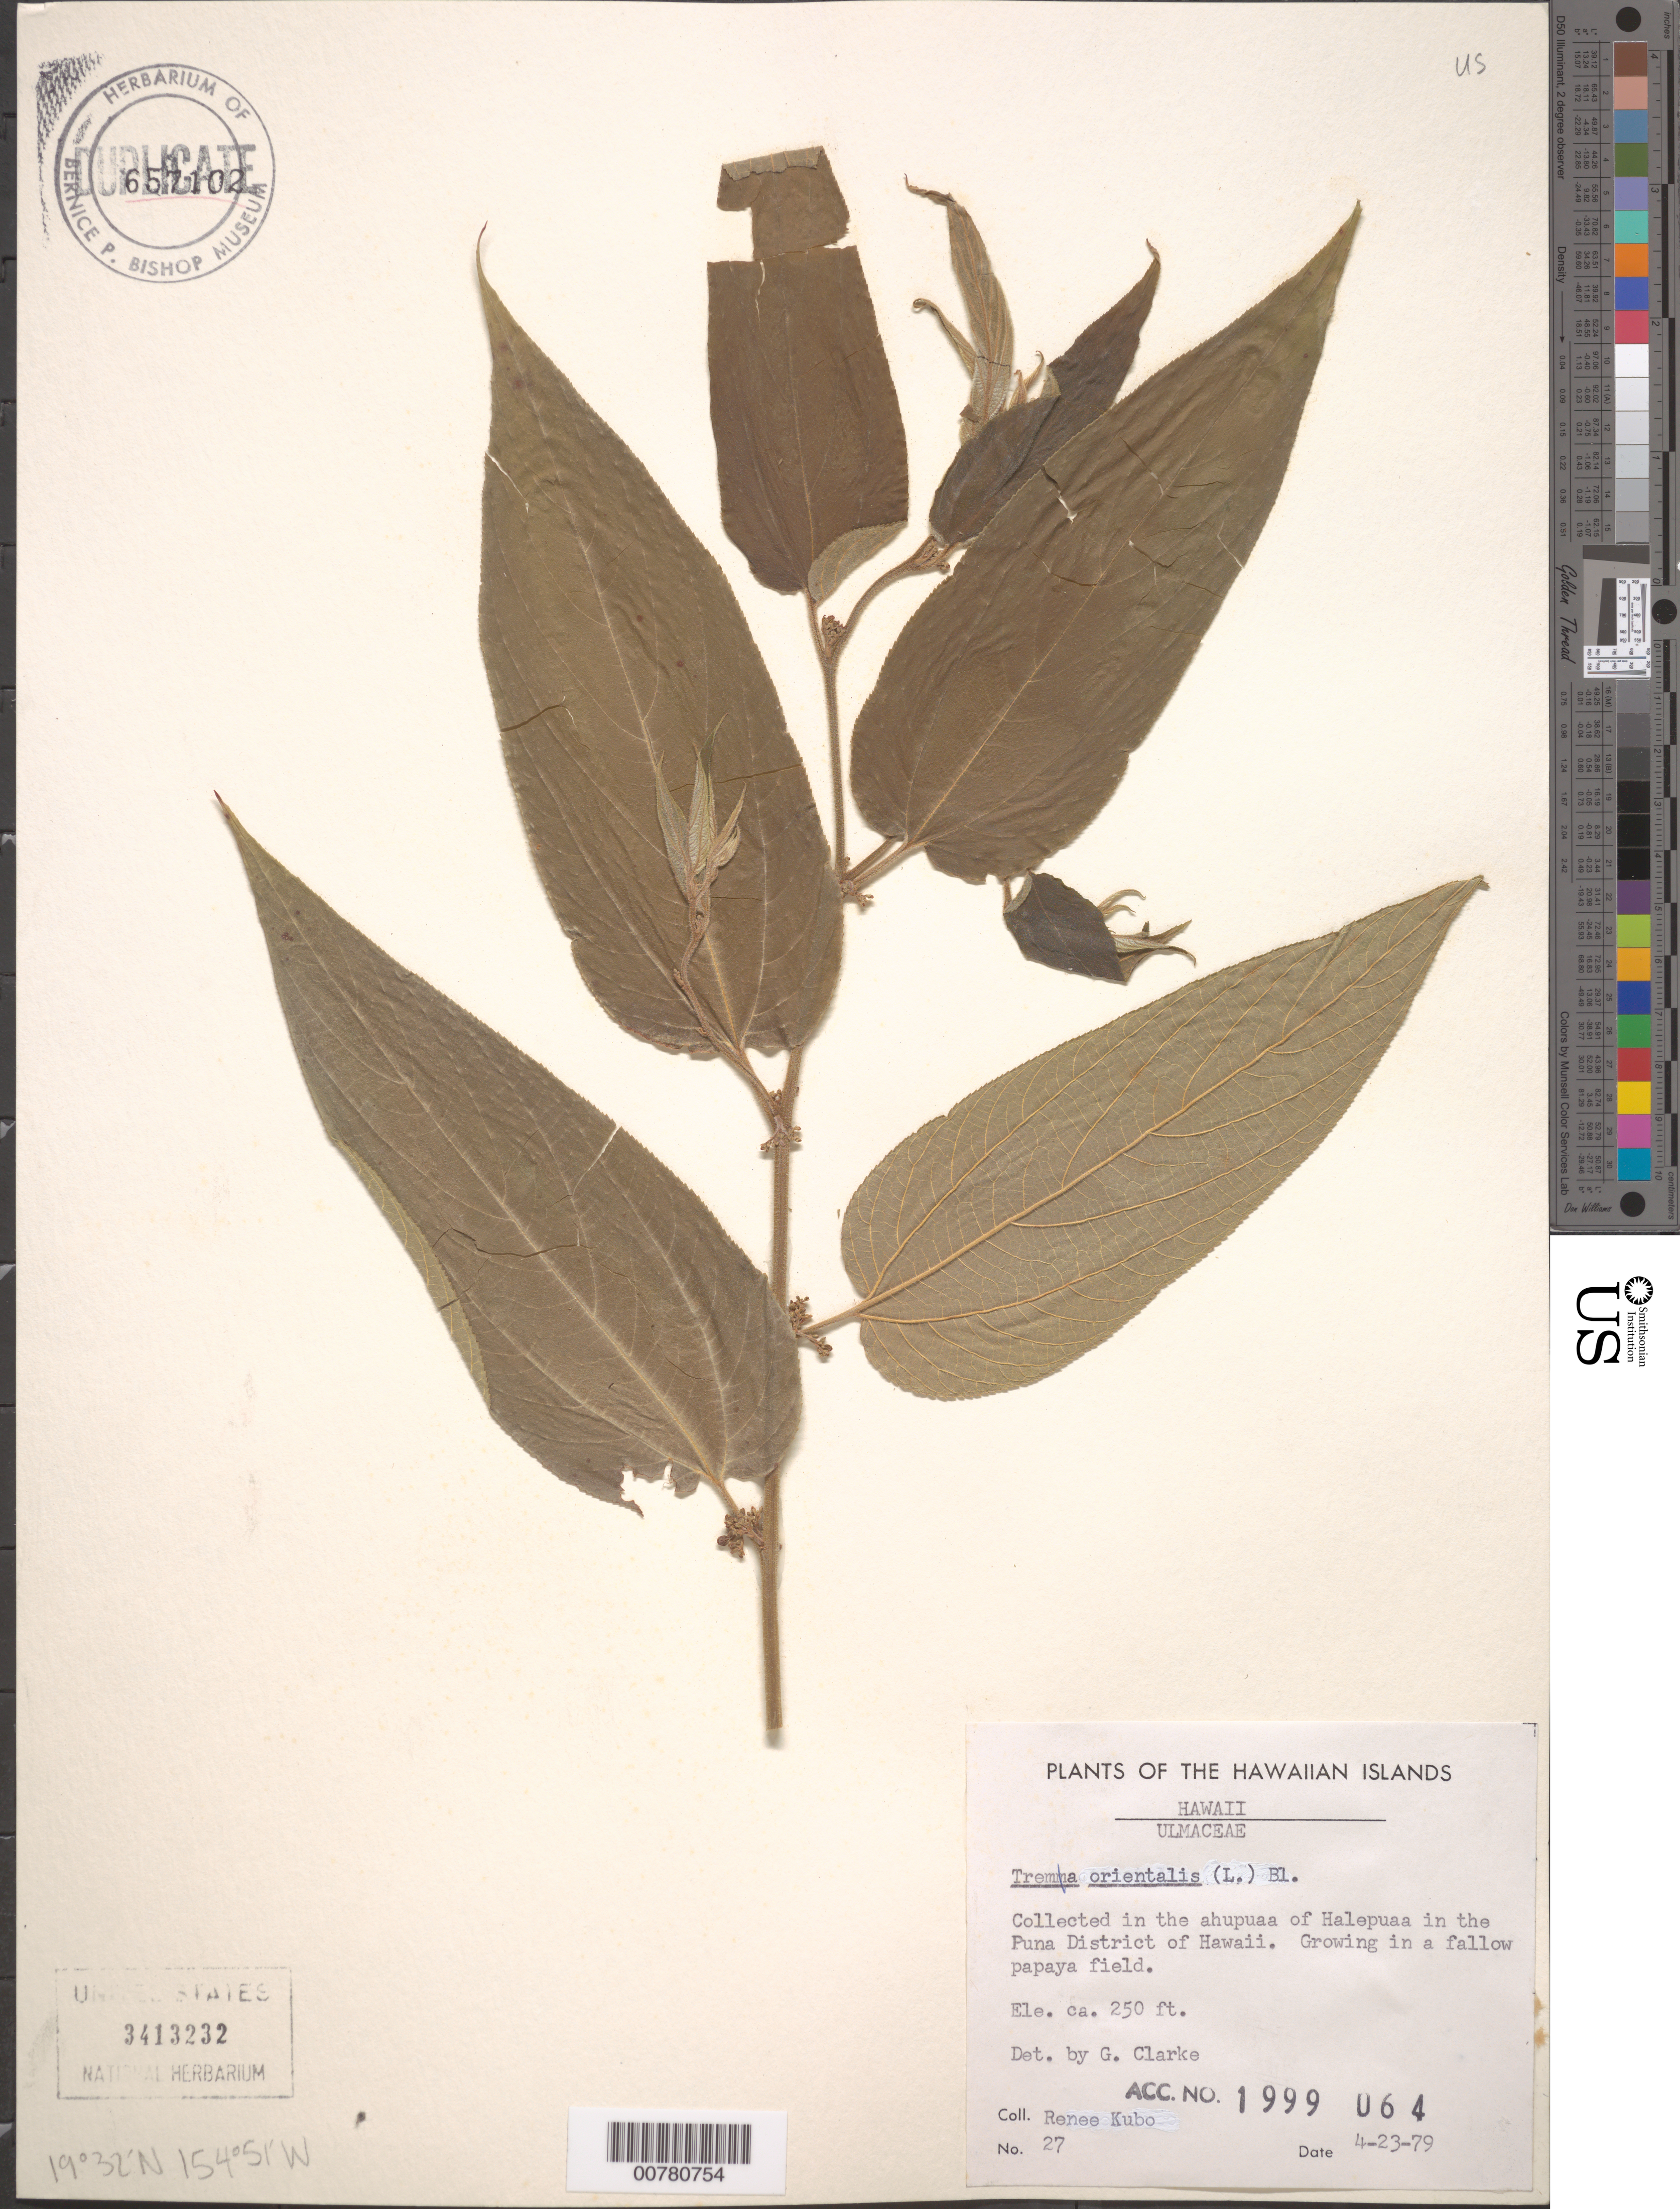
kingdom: Plantae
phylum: Tracheophyta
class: Magnoliopsida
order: Rosales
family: Cannabaceae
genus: Trema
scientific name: Trema orientale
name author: (L.) Blume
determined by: Clarke, G.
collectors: R. Kubo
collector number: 27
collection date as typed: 23 Apr 1979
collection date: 1979-04-23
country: United States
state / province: Hawaii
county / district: Hawaii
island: Hawaii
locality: Puna District, collected in the ahupua'a of Halepua'a.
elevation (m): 76.2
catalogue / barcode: US 3413232